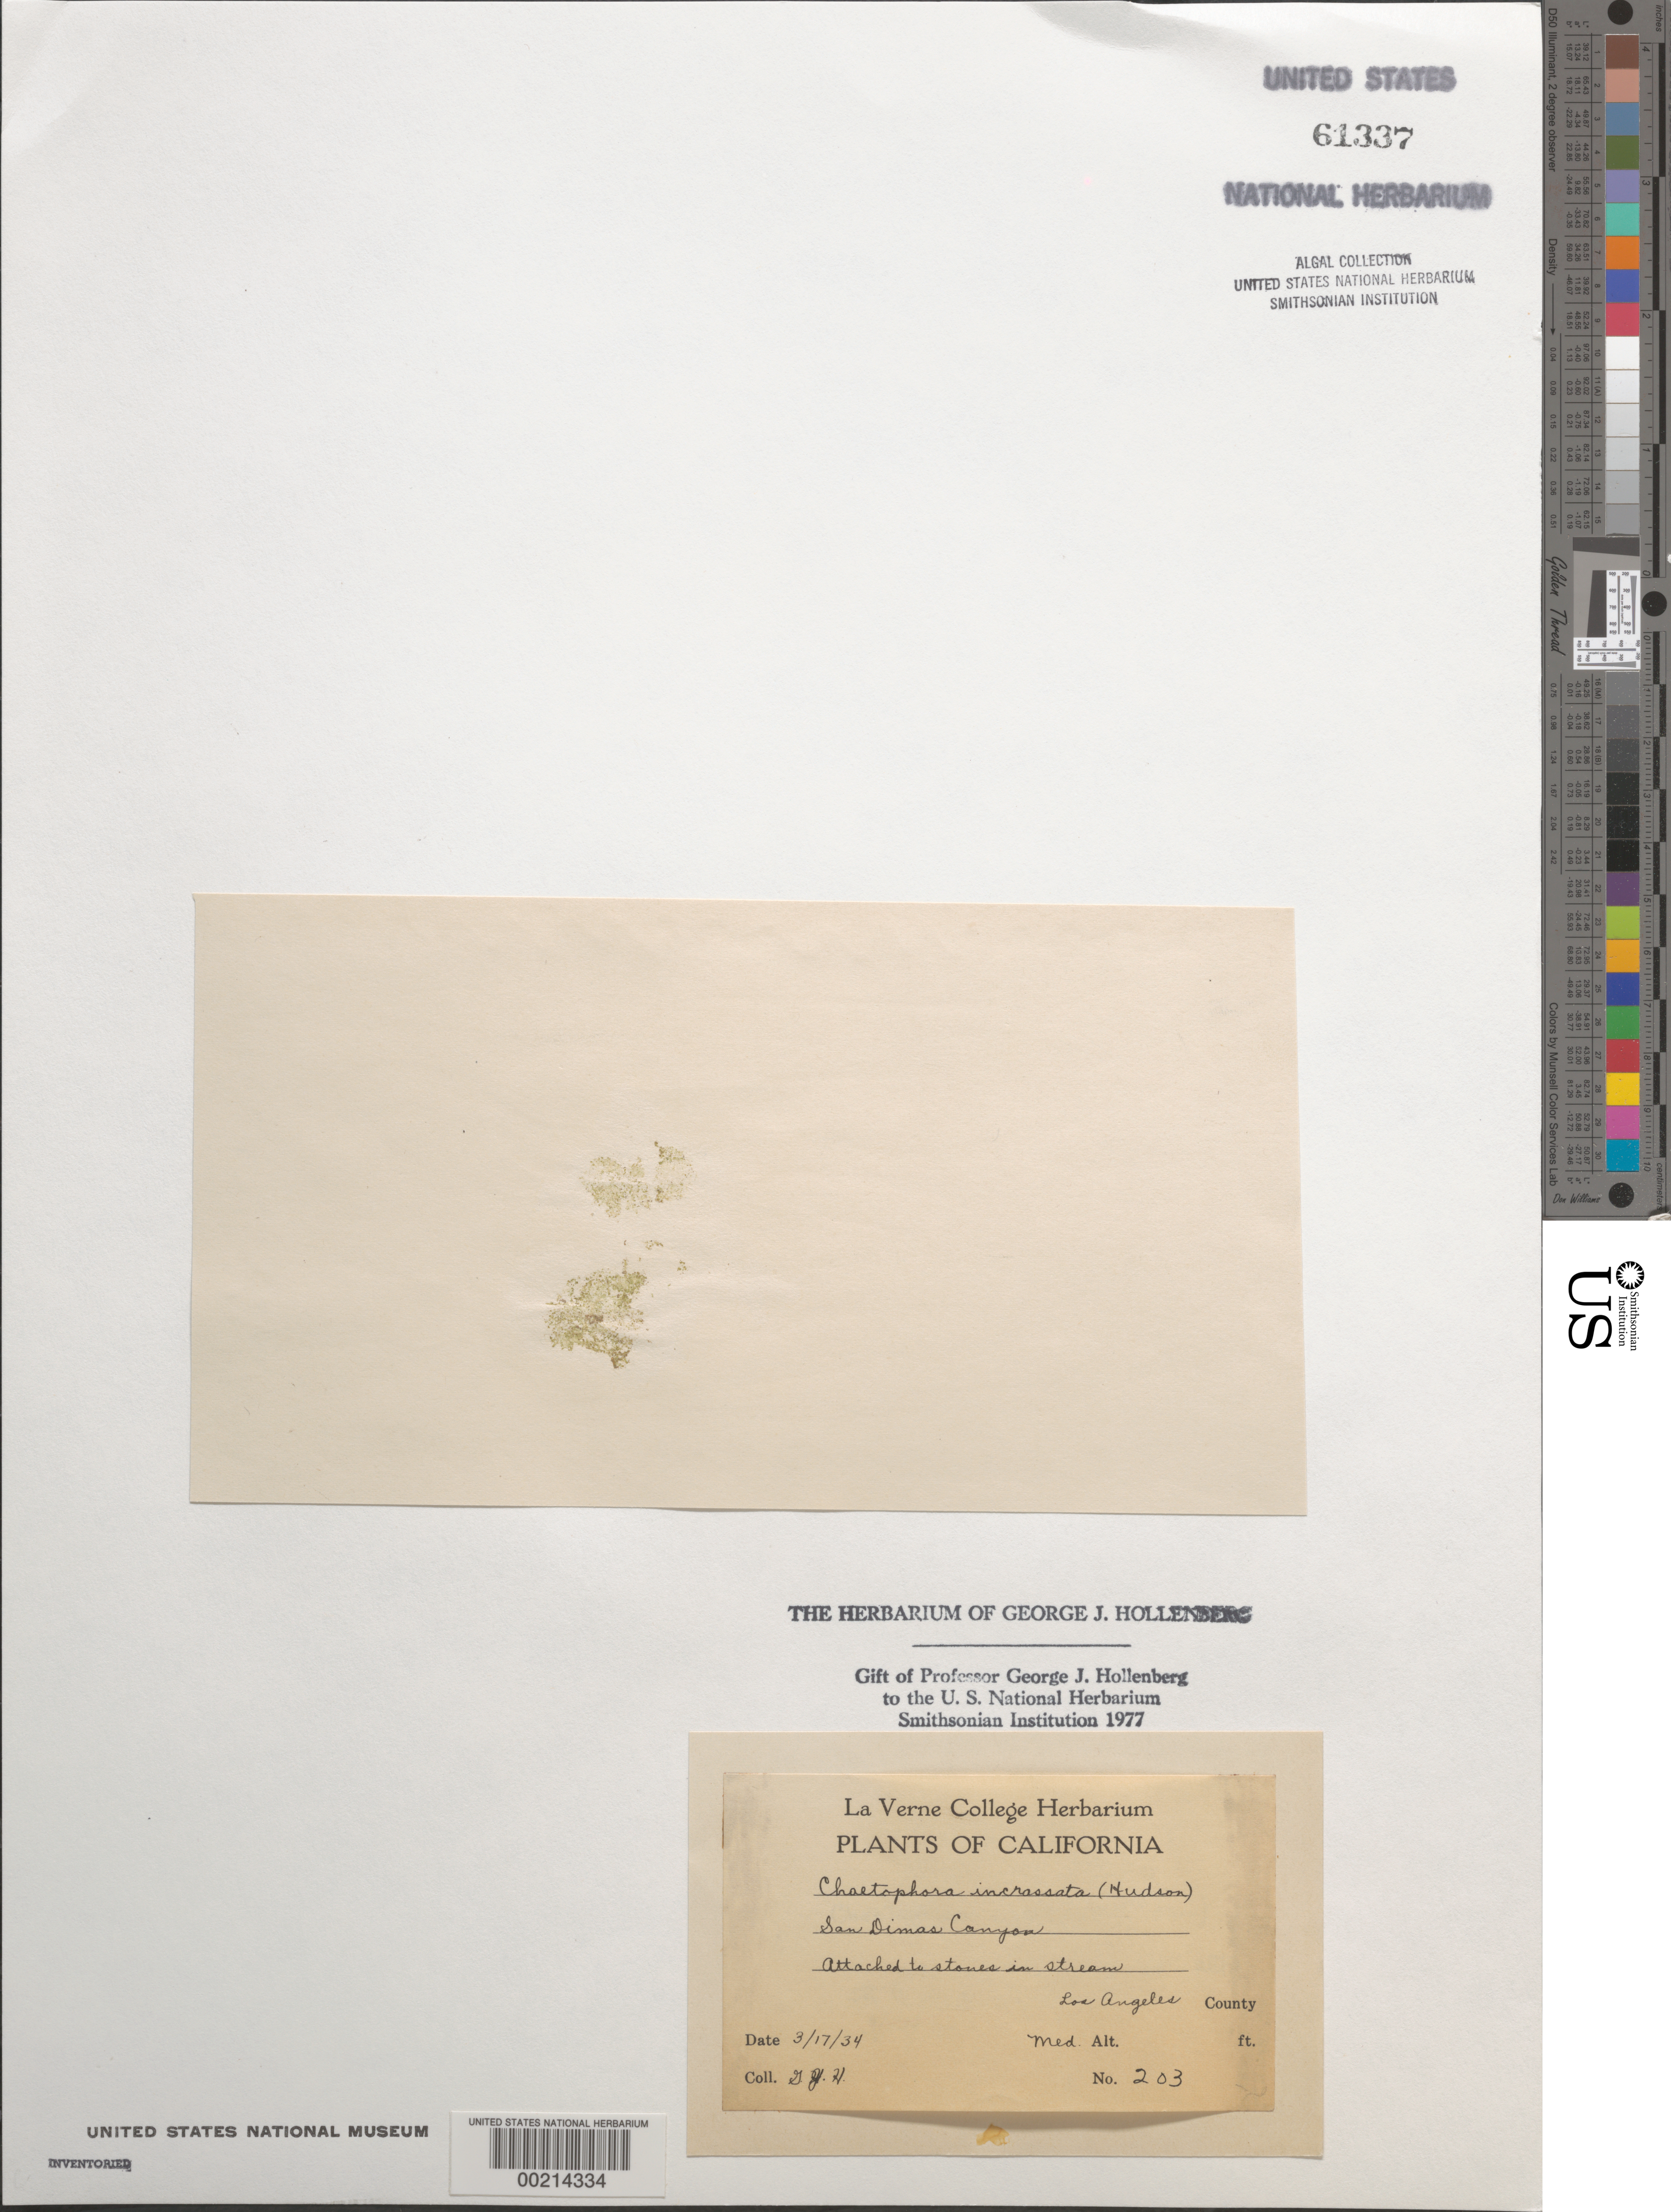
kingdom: Plantae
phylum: Tracheophyta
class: Magnoliopsida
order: Asterales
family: Asteraceae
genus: Chaetophora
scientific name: Chaetophora lobata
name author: Schrank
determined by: Algae name updating Project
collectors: G. Hollenberg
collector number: GJH 203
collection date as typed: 17 Mar 1934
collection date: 1934-03-17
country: United States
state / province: California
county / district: Los Angeles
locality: San Dimas Canyon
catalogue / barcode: US 61337